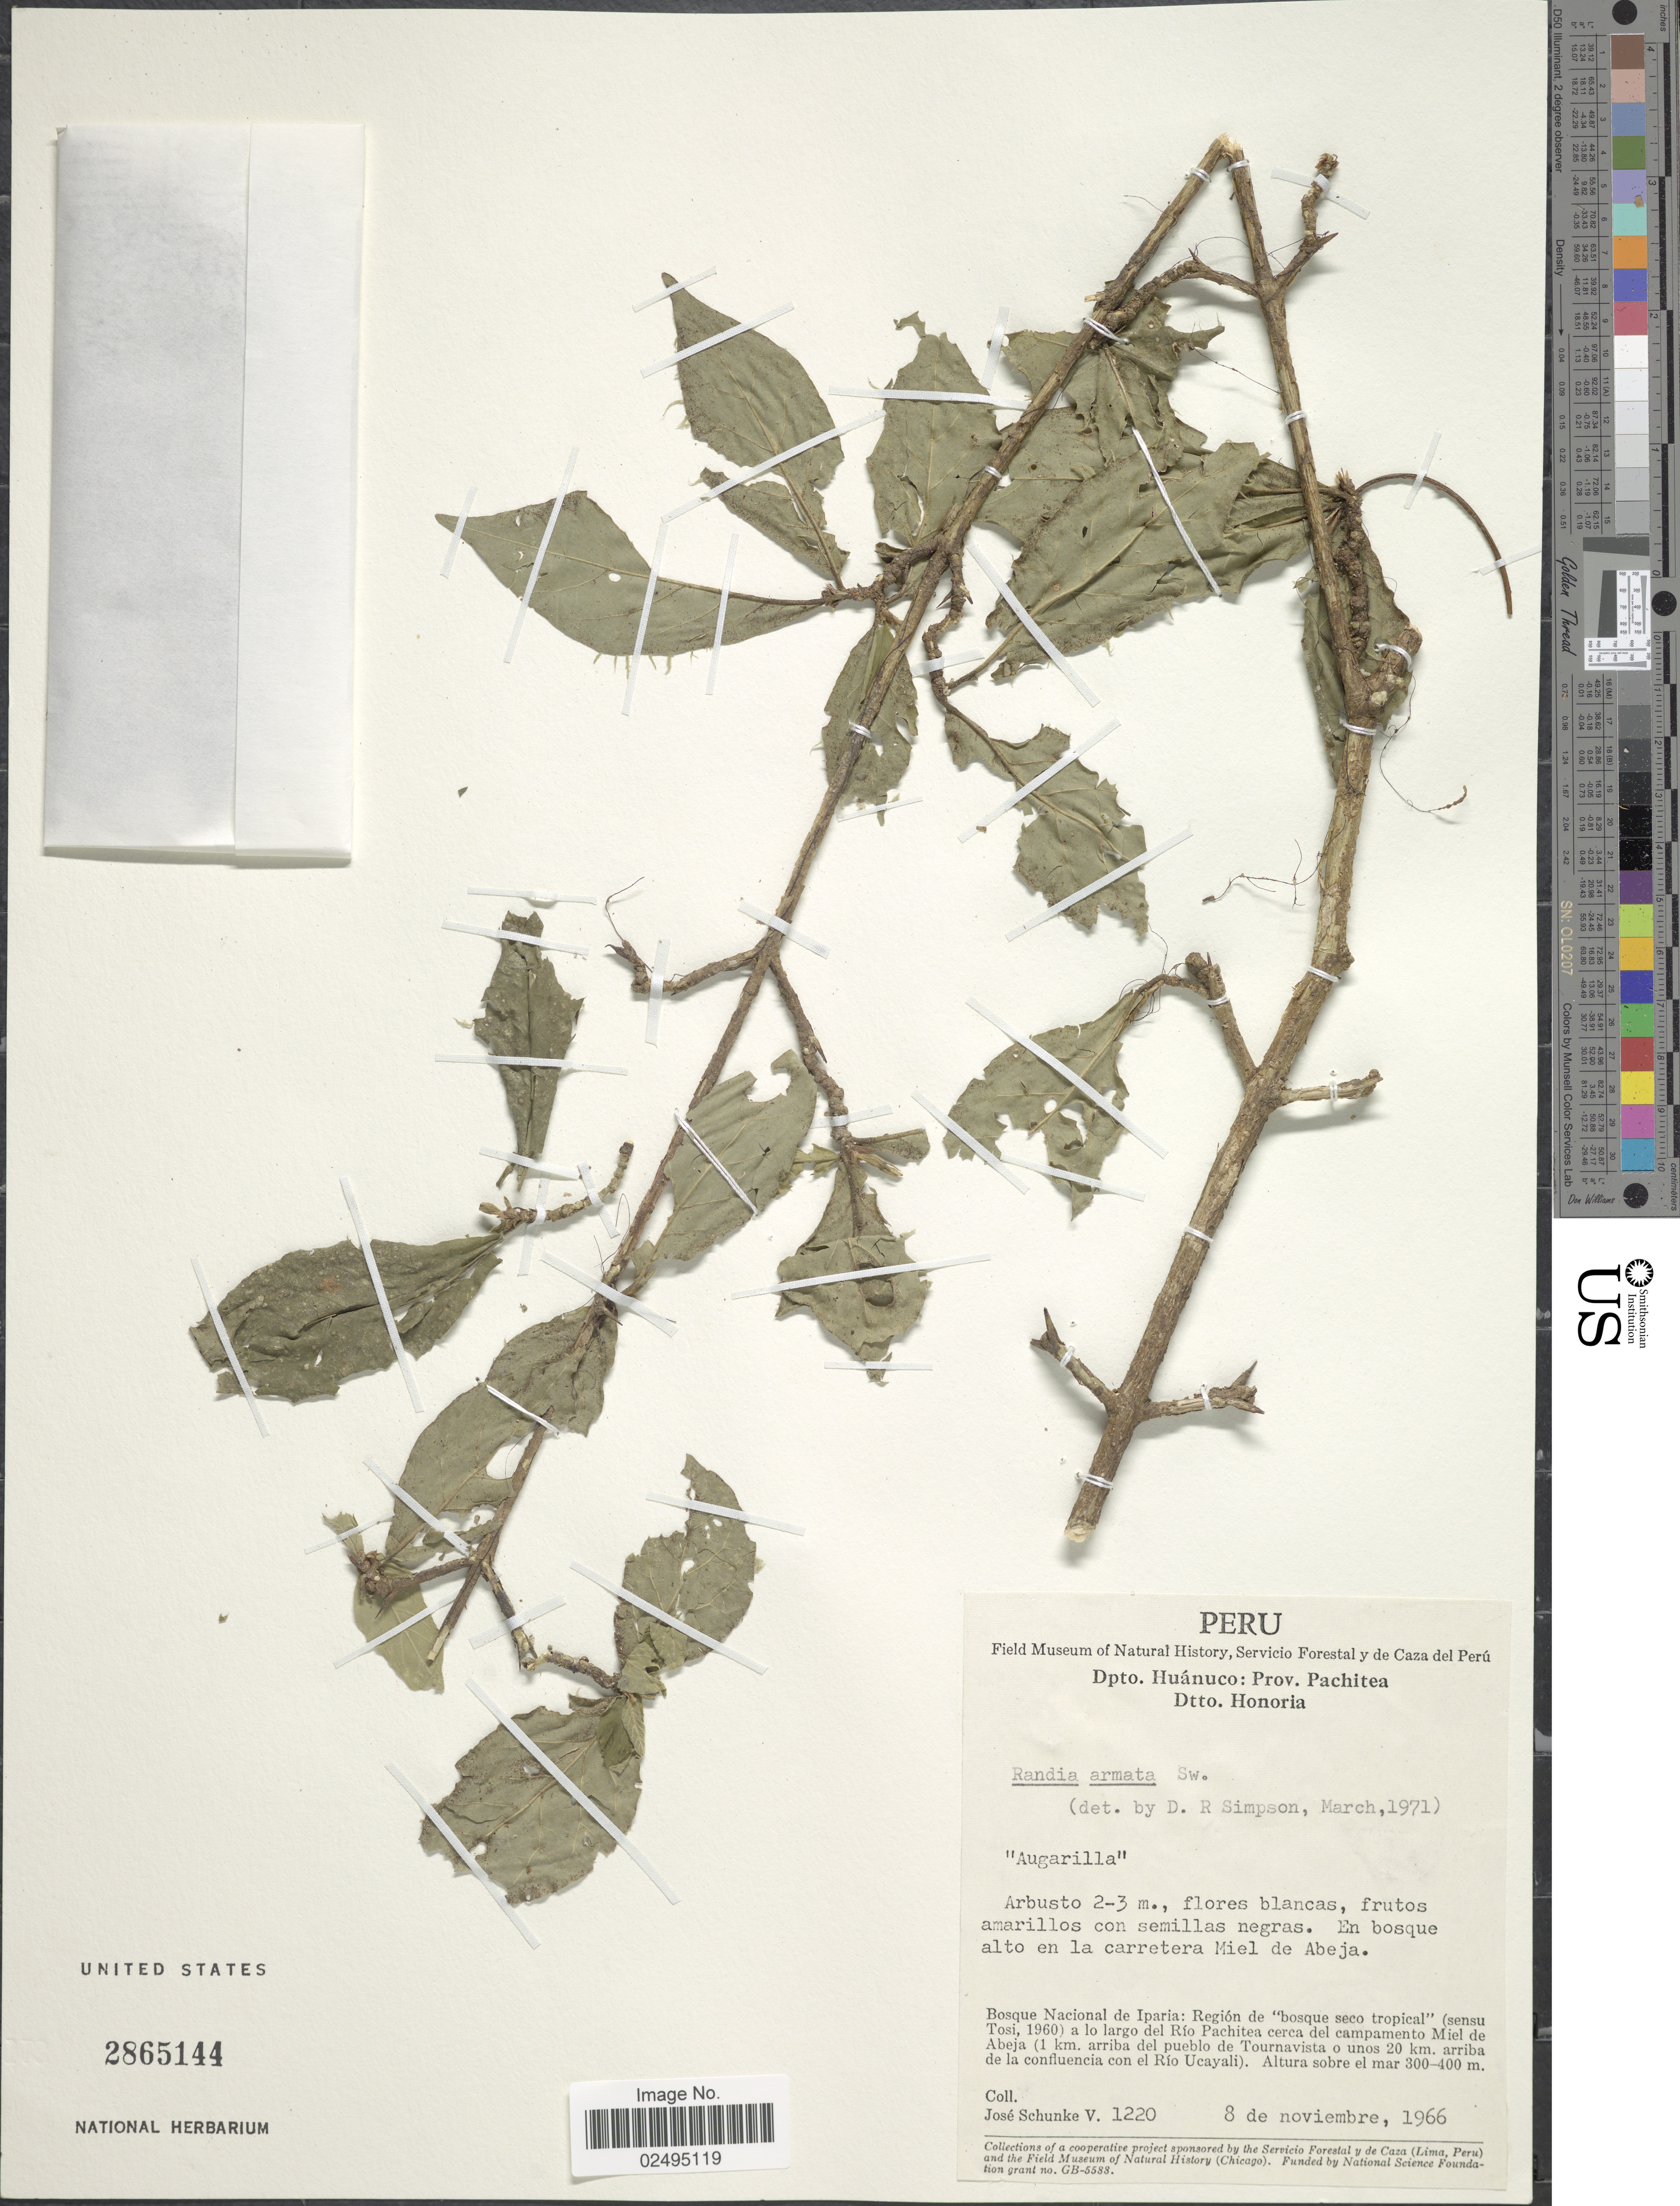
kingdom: Plantae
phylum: Tracheophyta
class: Magnoliopsida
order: Gentianales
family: Rubiaceae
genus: Randia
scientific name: Randia armata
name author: (Sw.) DC.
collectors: J. Schunke Vigo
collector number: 1220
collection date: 1966-11-08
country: Peru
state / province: Huánuco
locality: Prov. Pachitea, Dtto. Honoria, En bosque alto en la carretera Miel de Abeja, Bosque Nacional de Iparia: Region de "bosque seco tropical" a lo largo del Rio Pachitea cerca del campamento Miel de Abeja (1 km arriba del pueblo de Tournavista o unos 20 km. arriba de la confluencia con el Rio Ucayali)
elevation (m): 300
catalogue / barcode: US 2865144